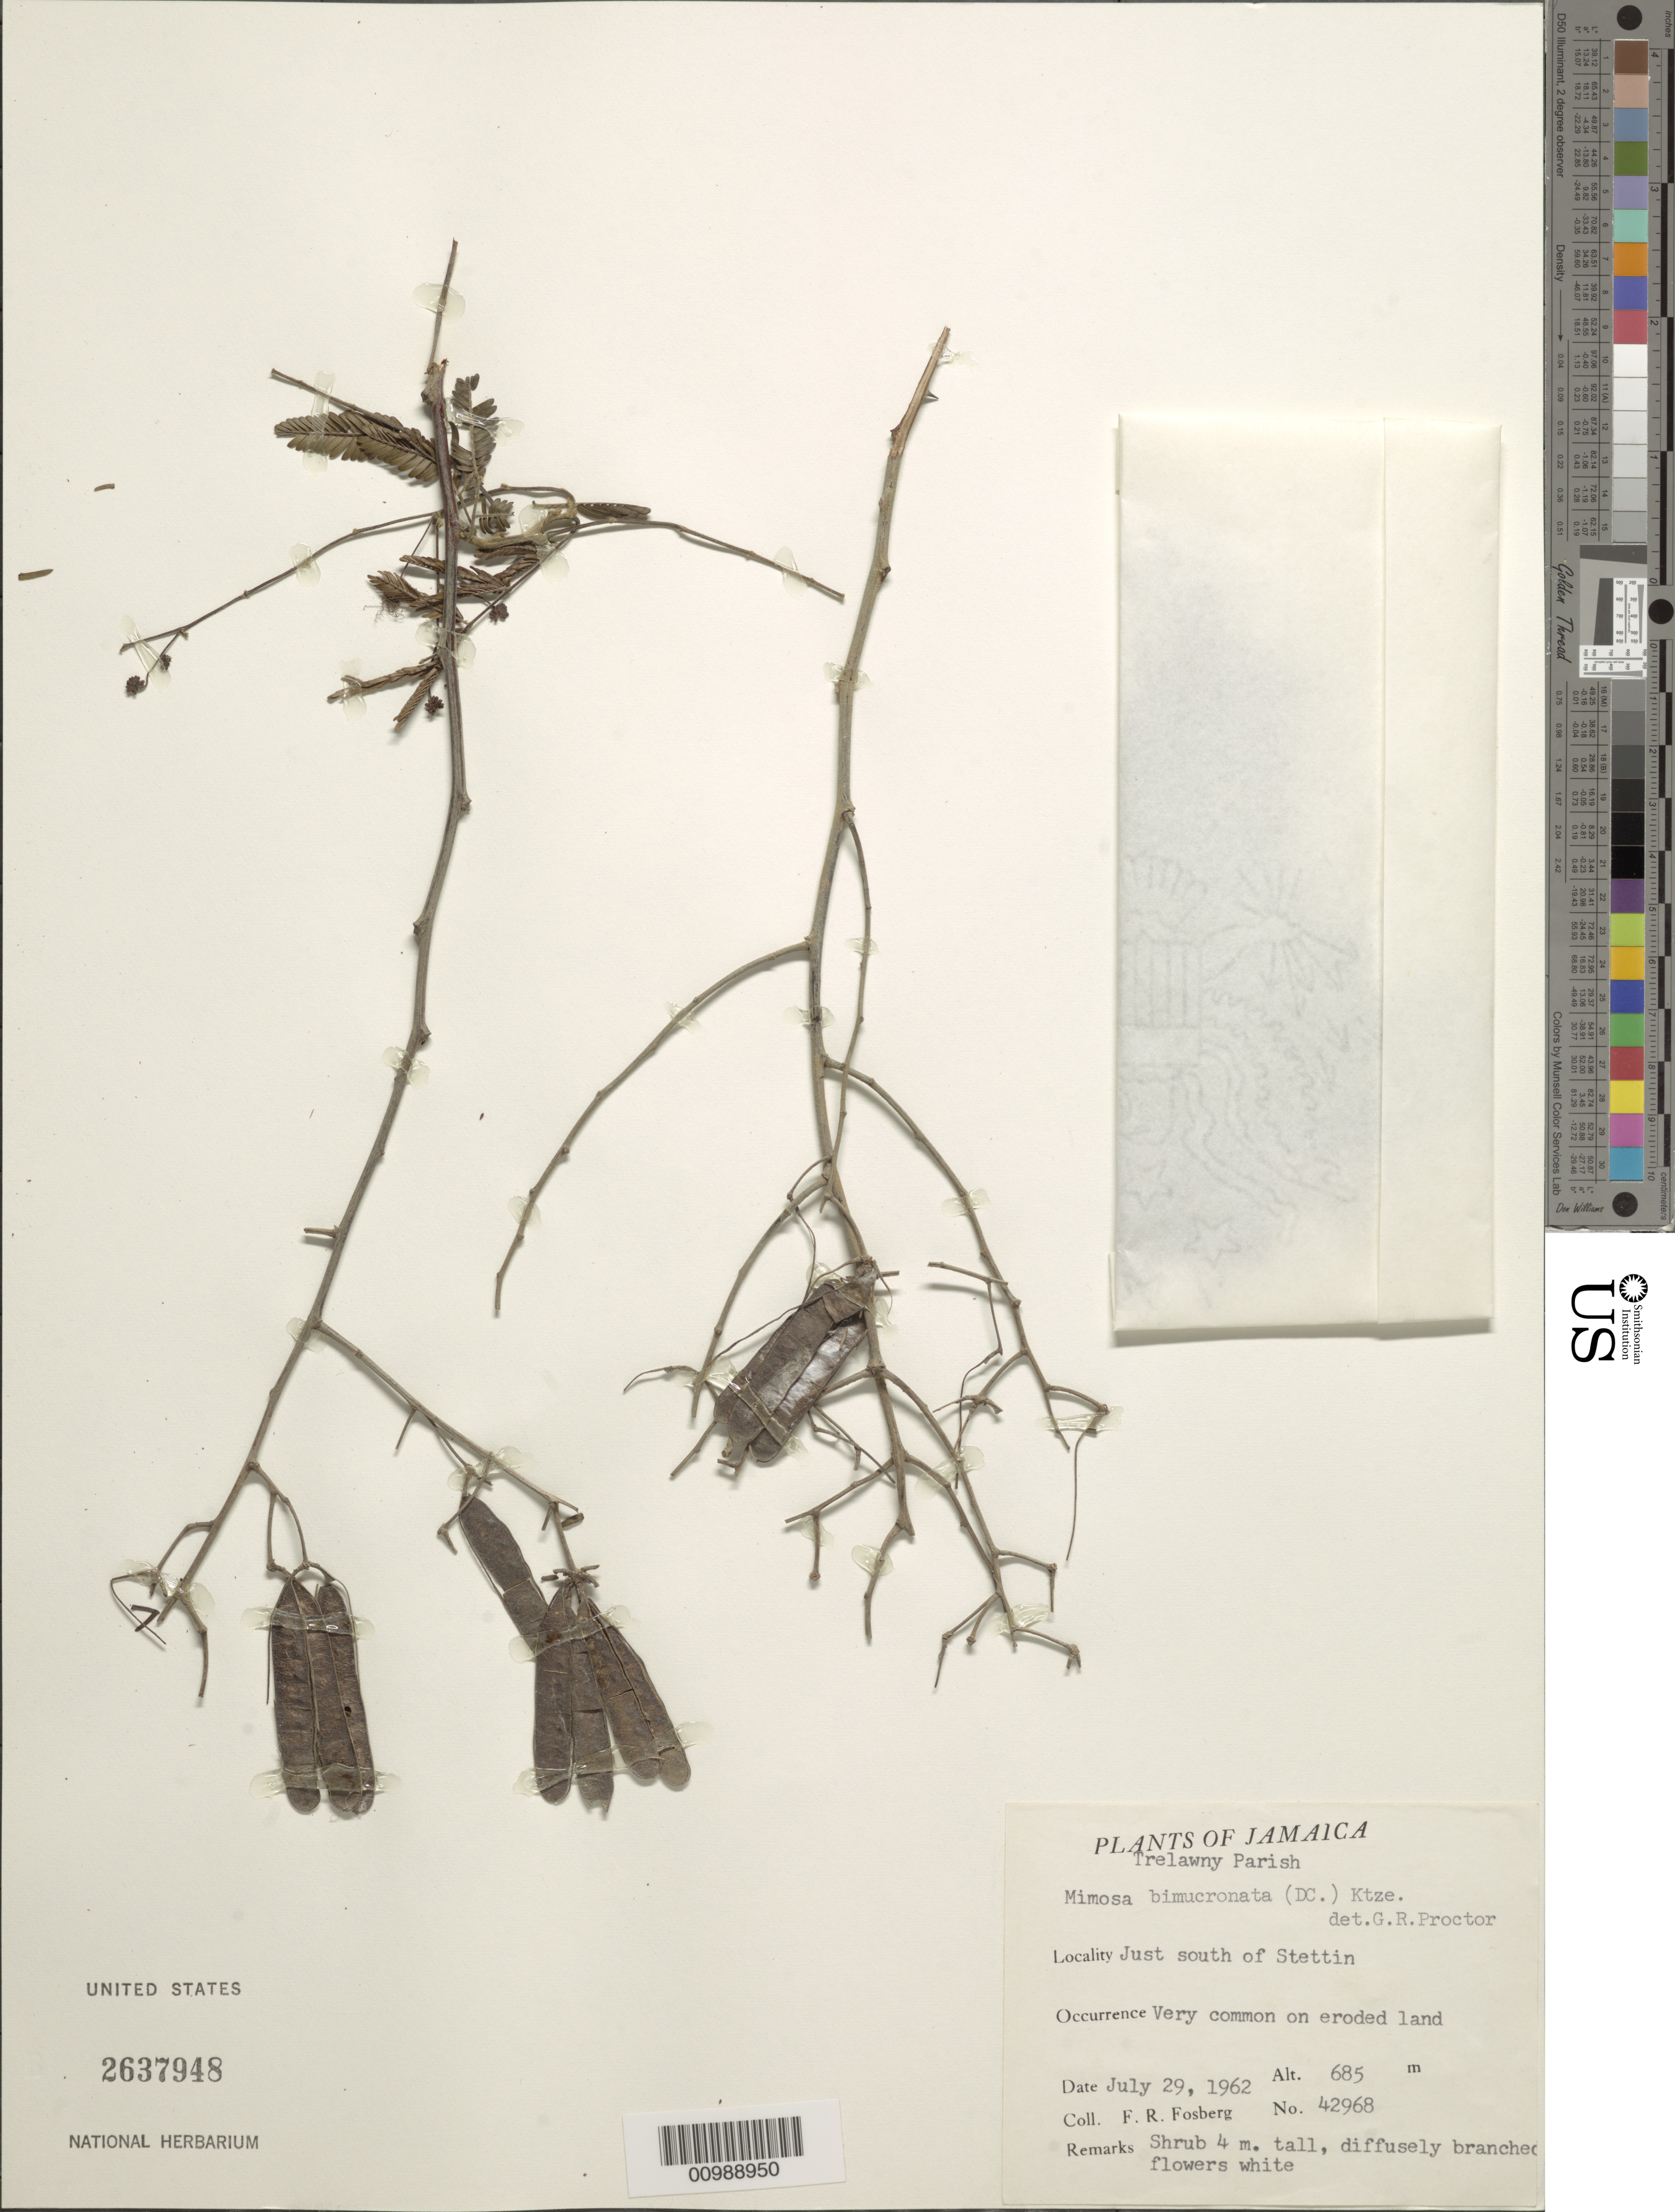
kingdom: Plantae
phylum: Tracheophyta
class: Magnoliopsida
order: Fabales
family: Fabaceae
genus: Mimosa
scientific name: Mimosa bimucronata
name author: (DC.) Kuntze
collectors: F. R. Fosberg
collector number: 42968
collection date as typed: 29 Jul 1962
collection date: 1962-07-29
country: Jamaica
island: Jamaica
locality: Just S of Stettin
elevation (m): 685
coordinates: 0 N, 0 E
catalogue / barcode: US 2637948